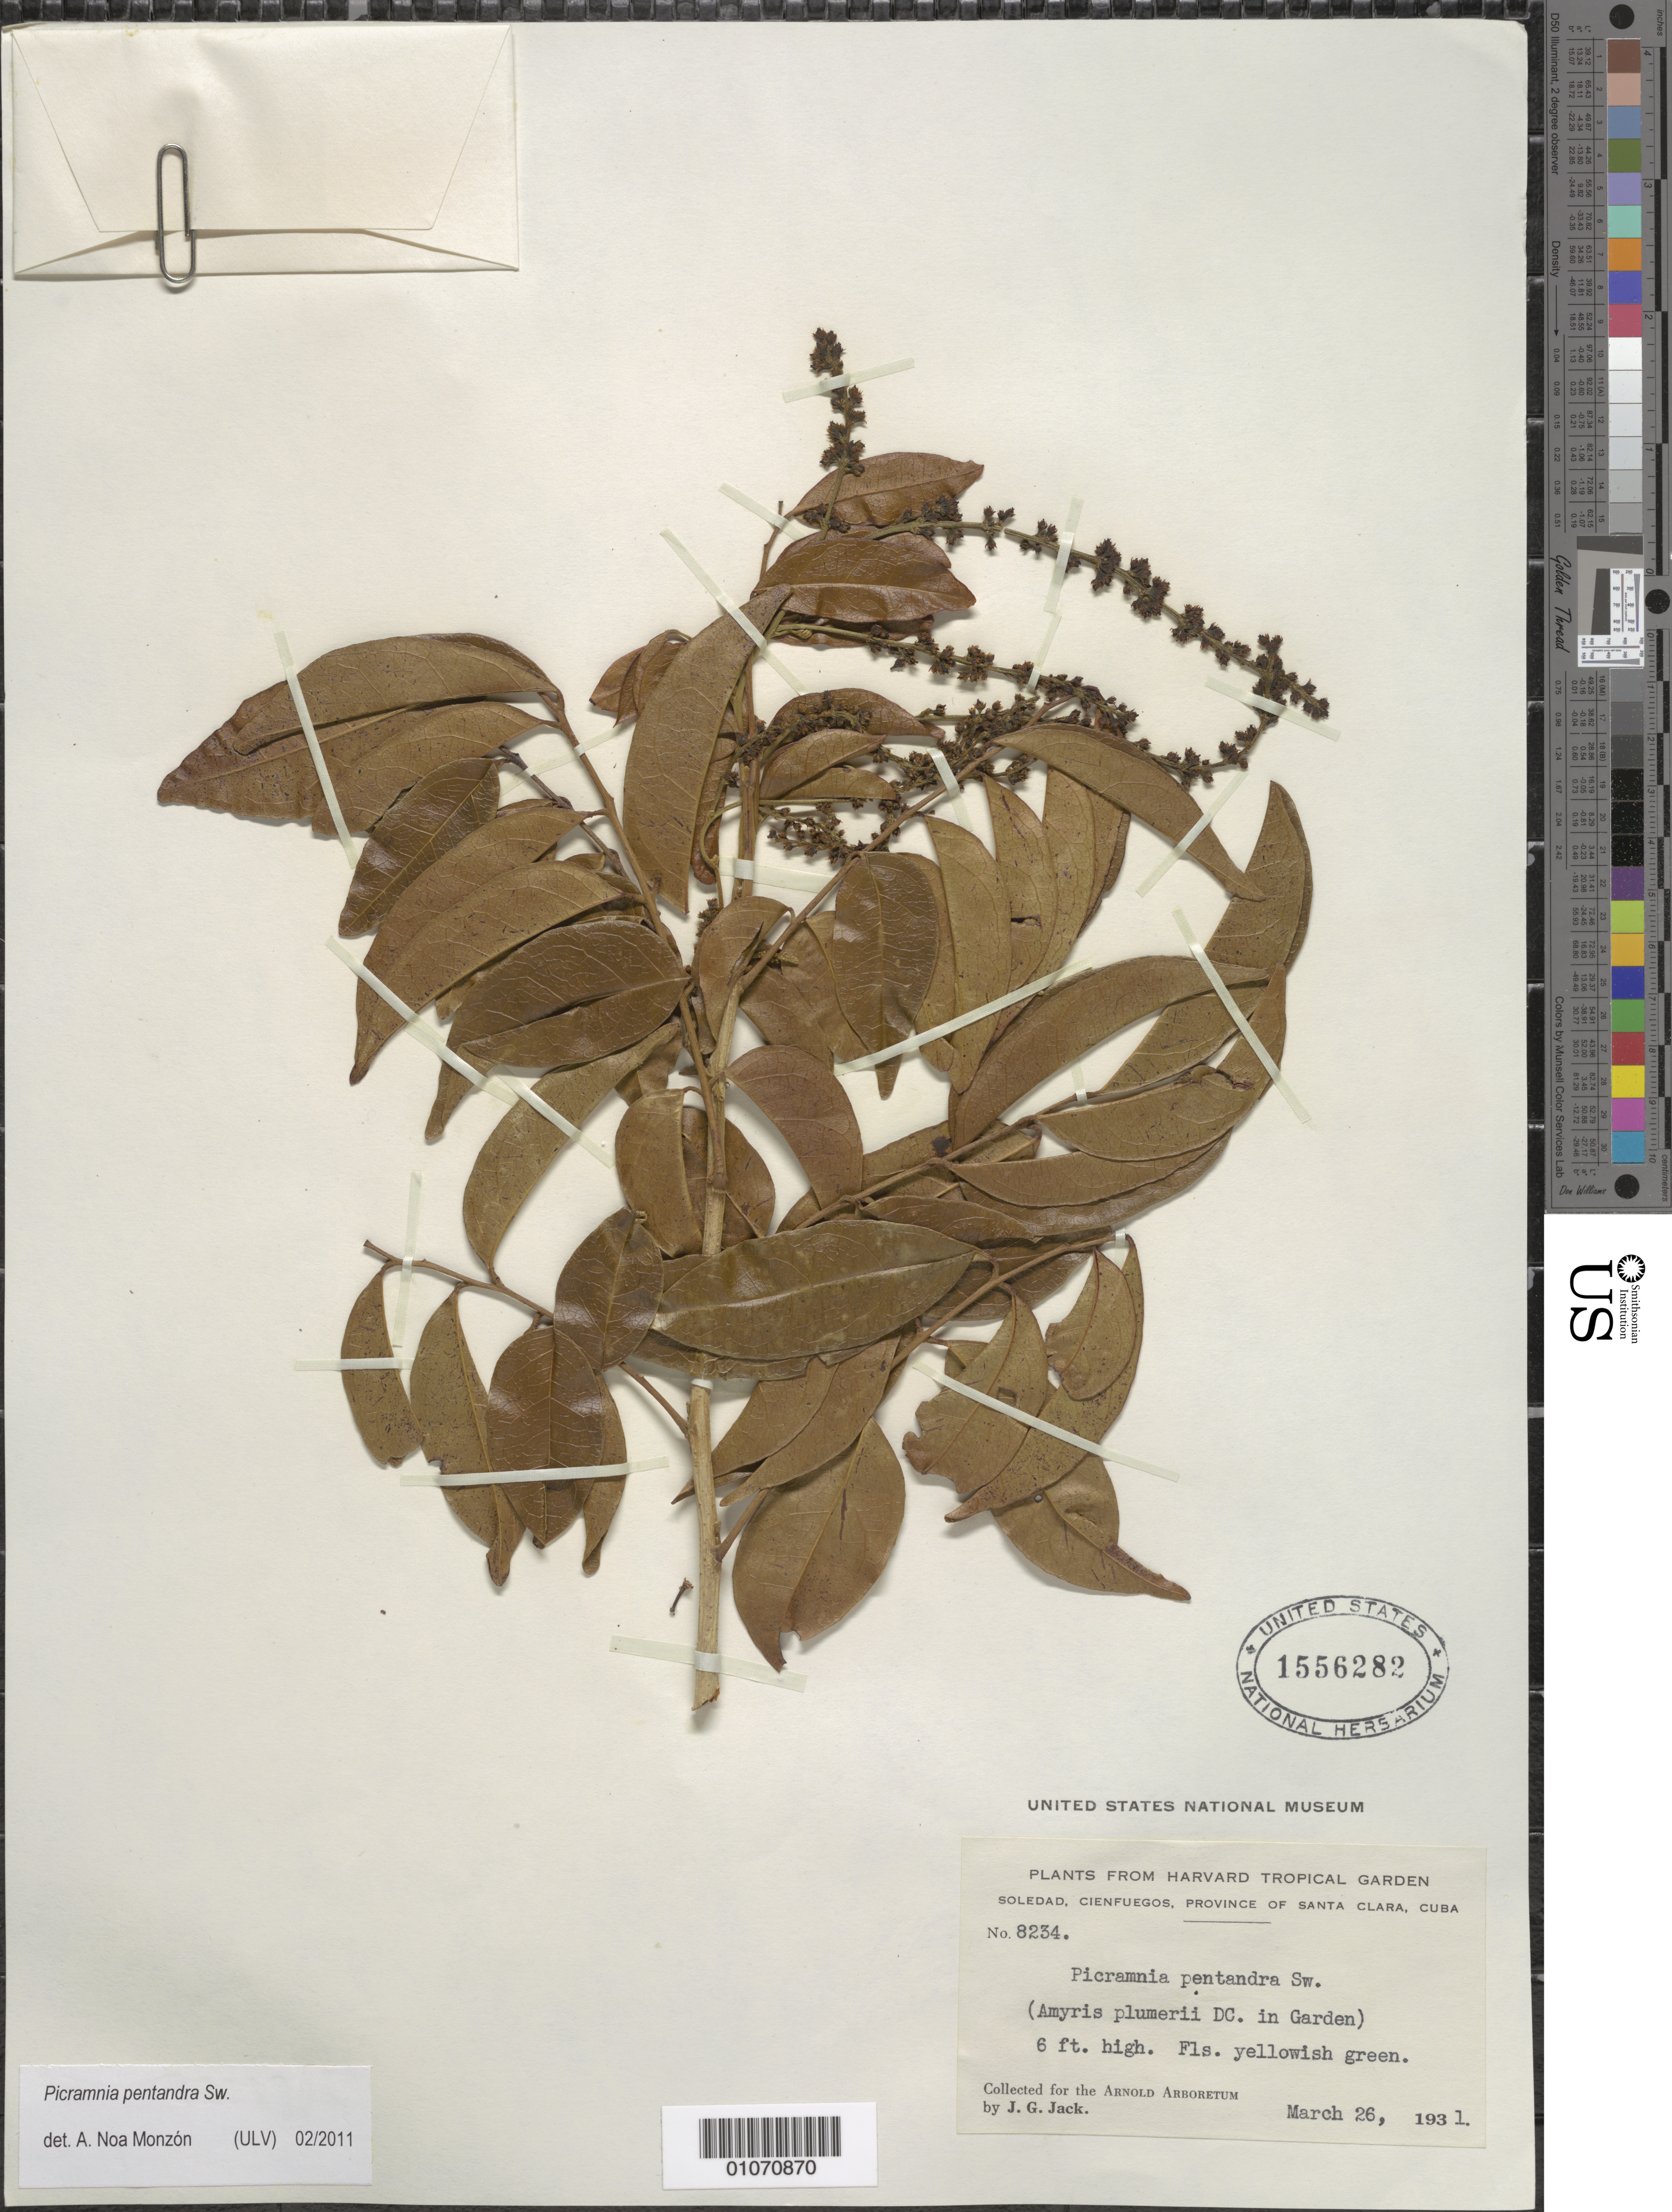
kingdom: Plantae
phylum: Tracheophyta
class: Magnoliopsida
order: Picramniales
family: Picramniaceae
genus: Picramnia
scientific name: Picramnia pentandra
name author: Sw.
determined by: Noa Monzón, A.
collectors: J. G. Jack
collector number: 8234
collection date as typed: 26 Mar 1931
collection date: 1931-03-26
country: Cuba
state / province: Cienfuegos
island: Cuba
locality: Harvard Tropical Garden, Soledad, Cienfuegos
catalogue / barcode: US 1556282